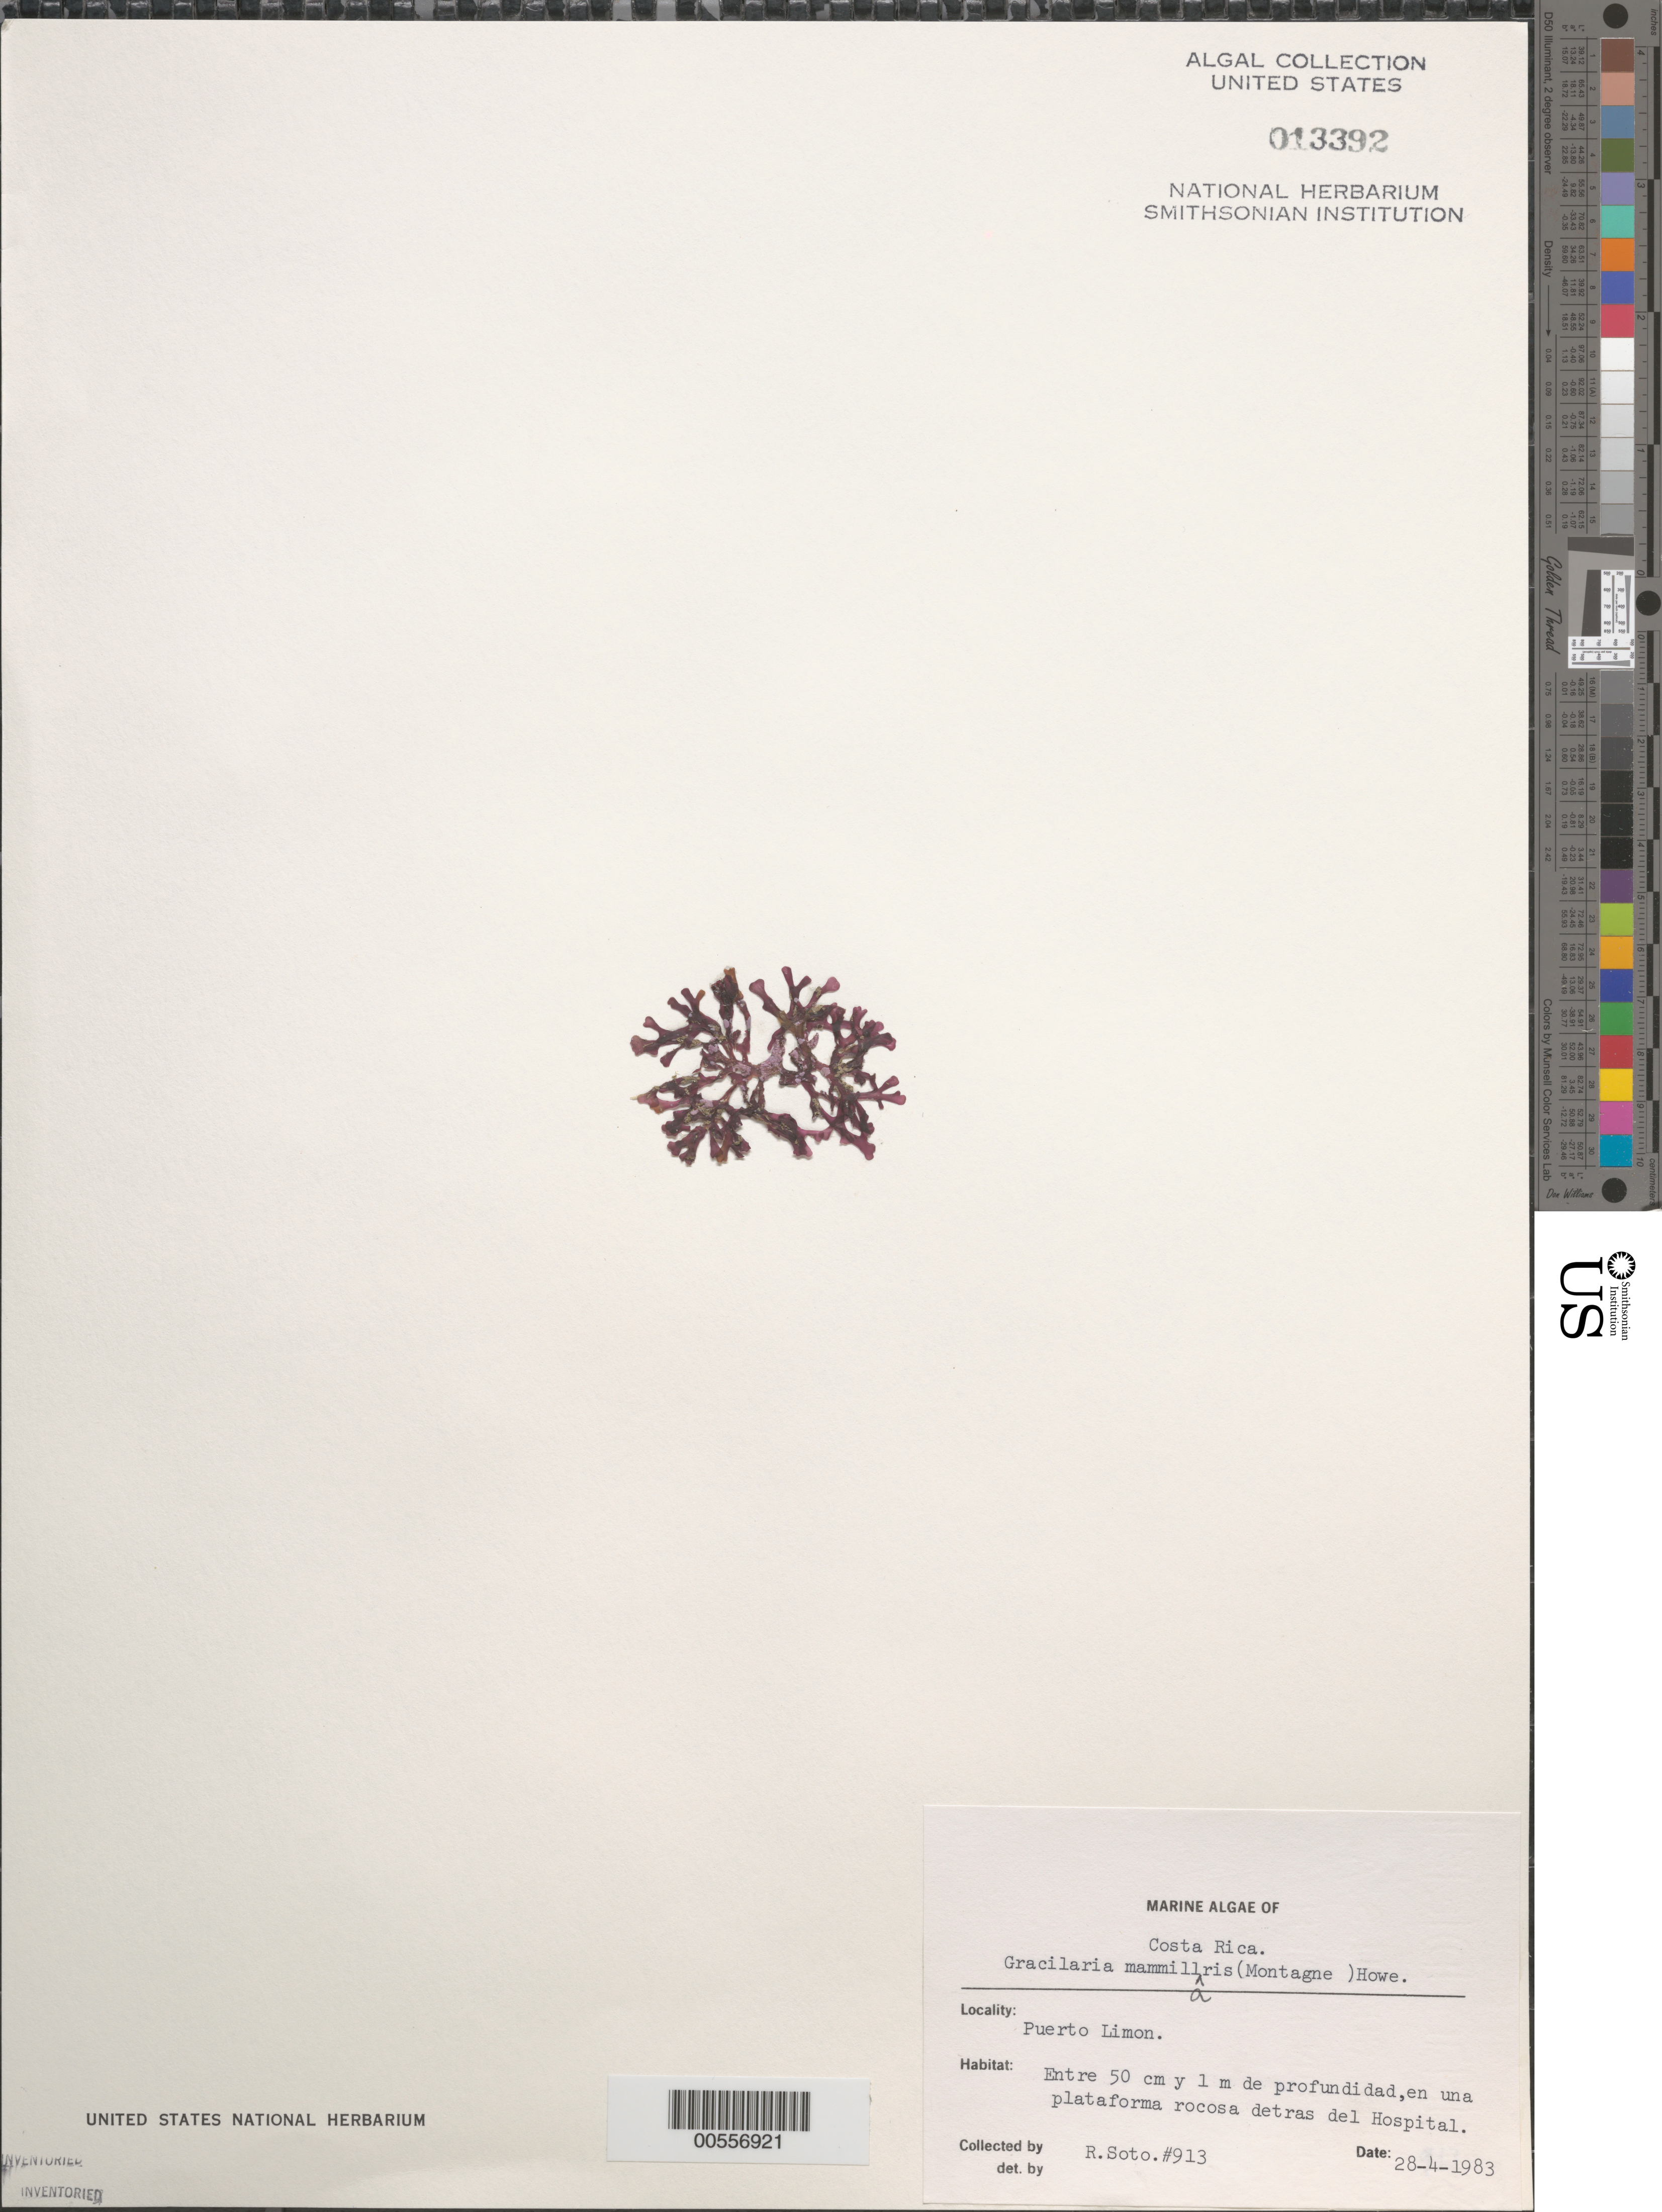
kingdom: Plantae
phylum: Rhodophyta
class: Florideophyceae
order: Gracilariales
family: Gracilariaceae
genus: Gracilaria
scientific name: Gracilaria mammillaris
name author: (Mont.) M. Howe in Britton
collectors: R. Soto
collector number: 913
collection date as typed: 28 Apr 1983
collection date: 1983-04-28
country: Costa Rica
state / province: Limón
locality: Puerto limon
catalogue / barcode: US 13392